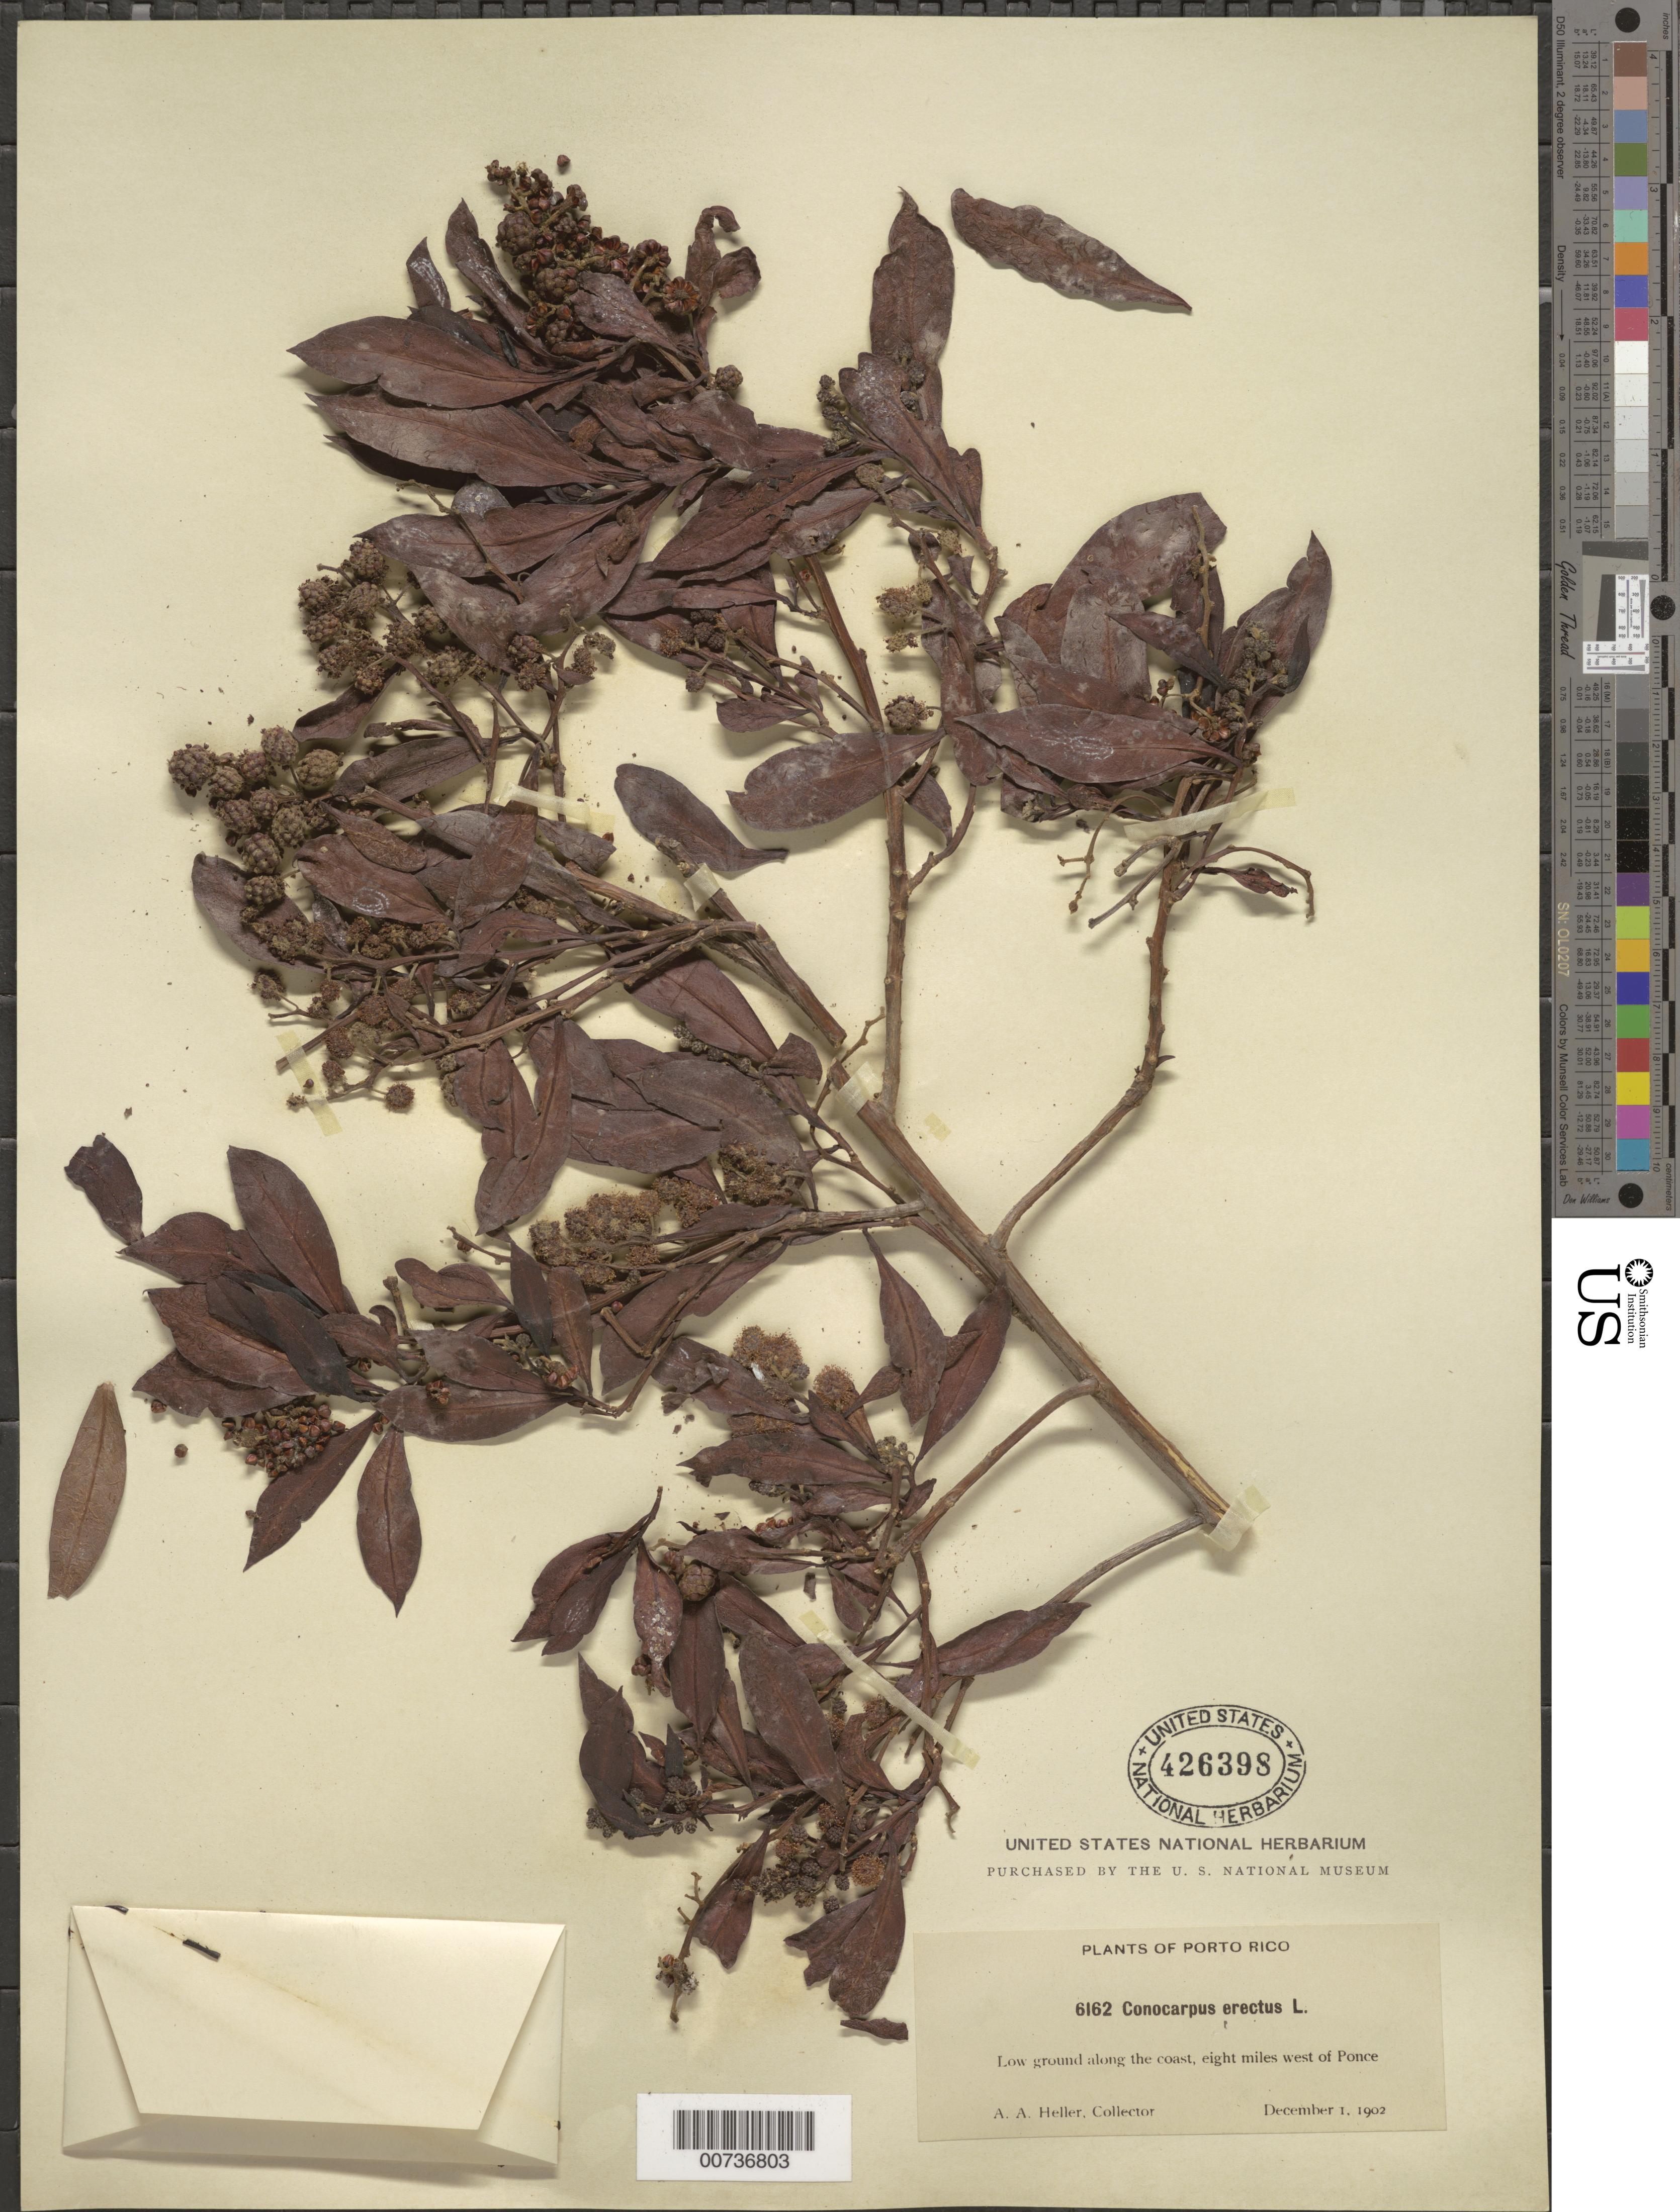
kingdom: Plantae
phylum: Tracheophyta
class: Magnoliopsida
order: Myrtales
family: Combretaceae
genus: Conocarpus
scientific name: Conocarpus erectus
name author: L.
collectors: A. A. Heller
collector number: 6162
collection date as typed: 01 Dec 1902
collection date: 1902-12-01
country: Puerto Rico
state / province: Ponce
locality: Eight miles west of Ponce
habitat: Low ground along the coast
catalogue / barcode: US 426398